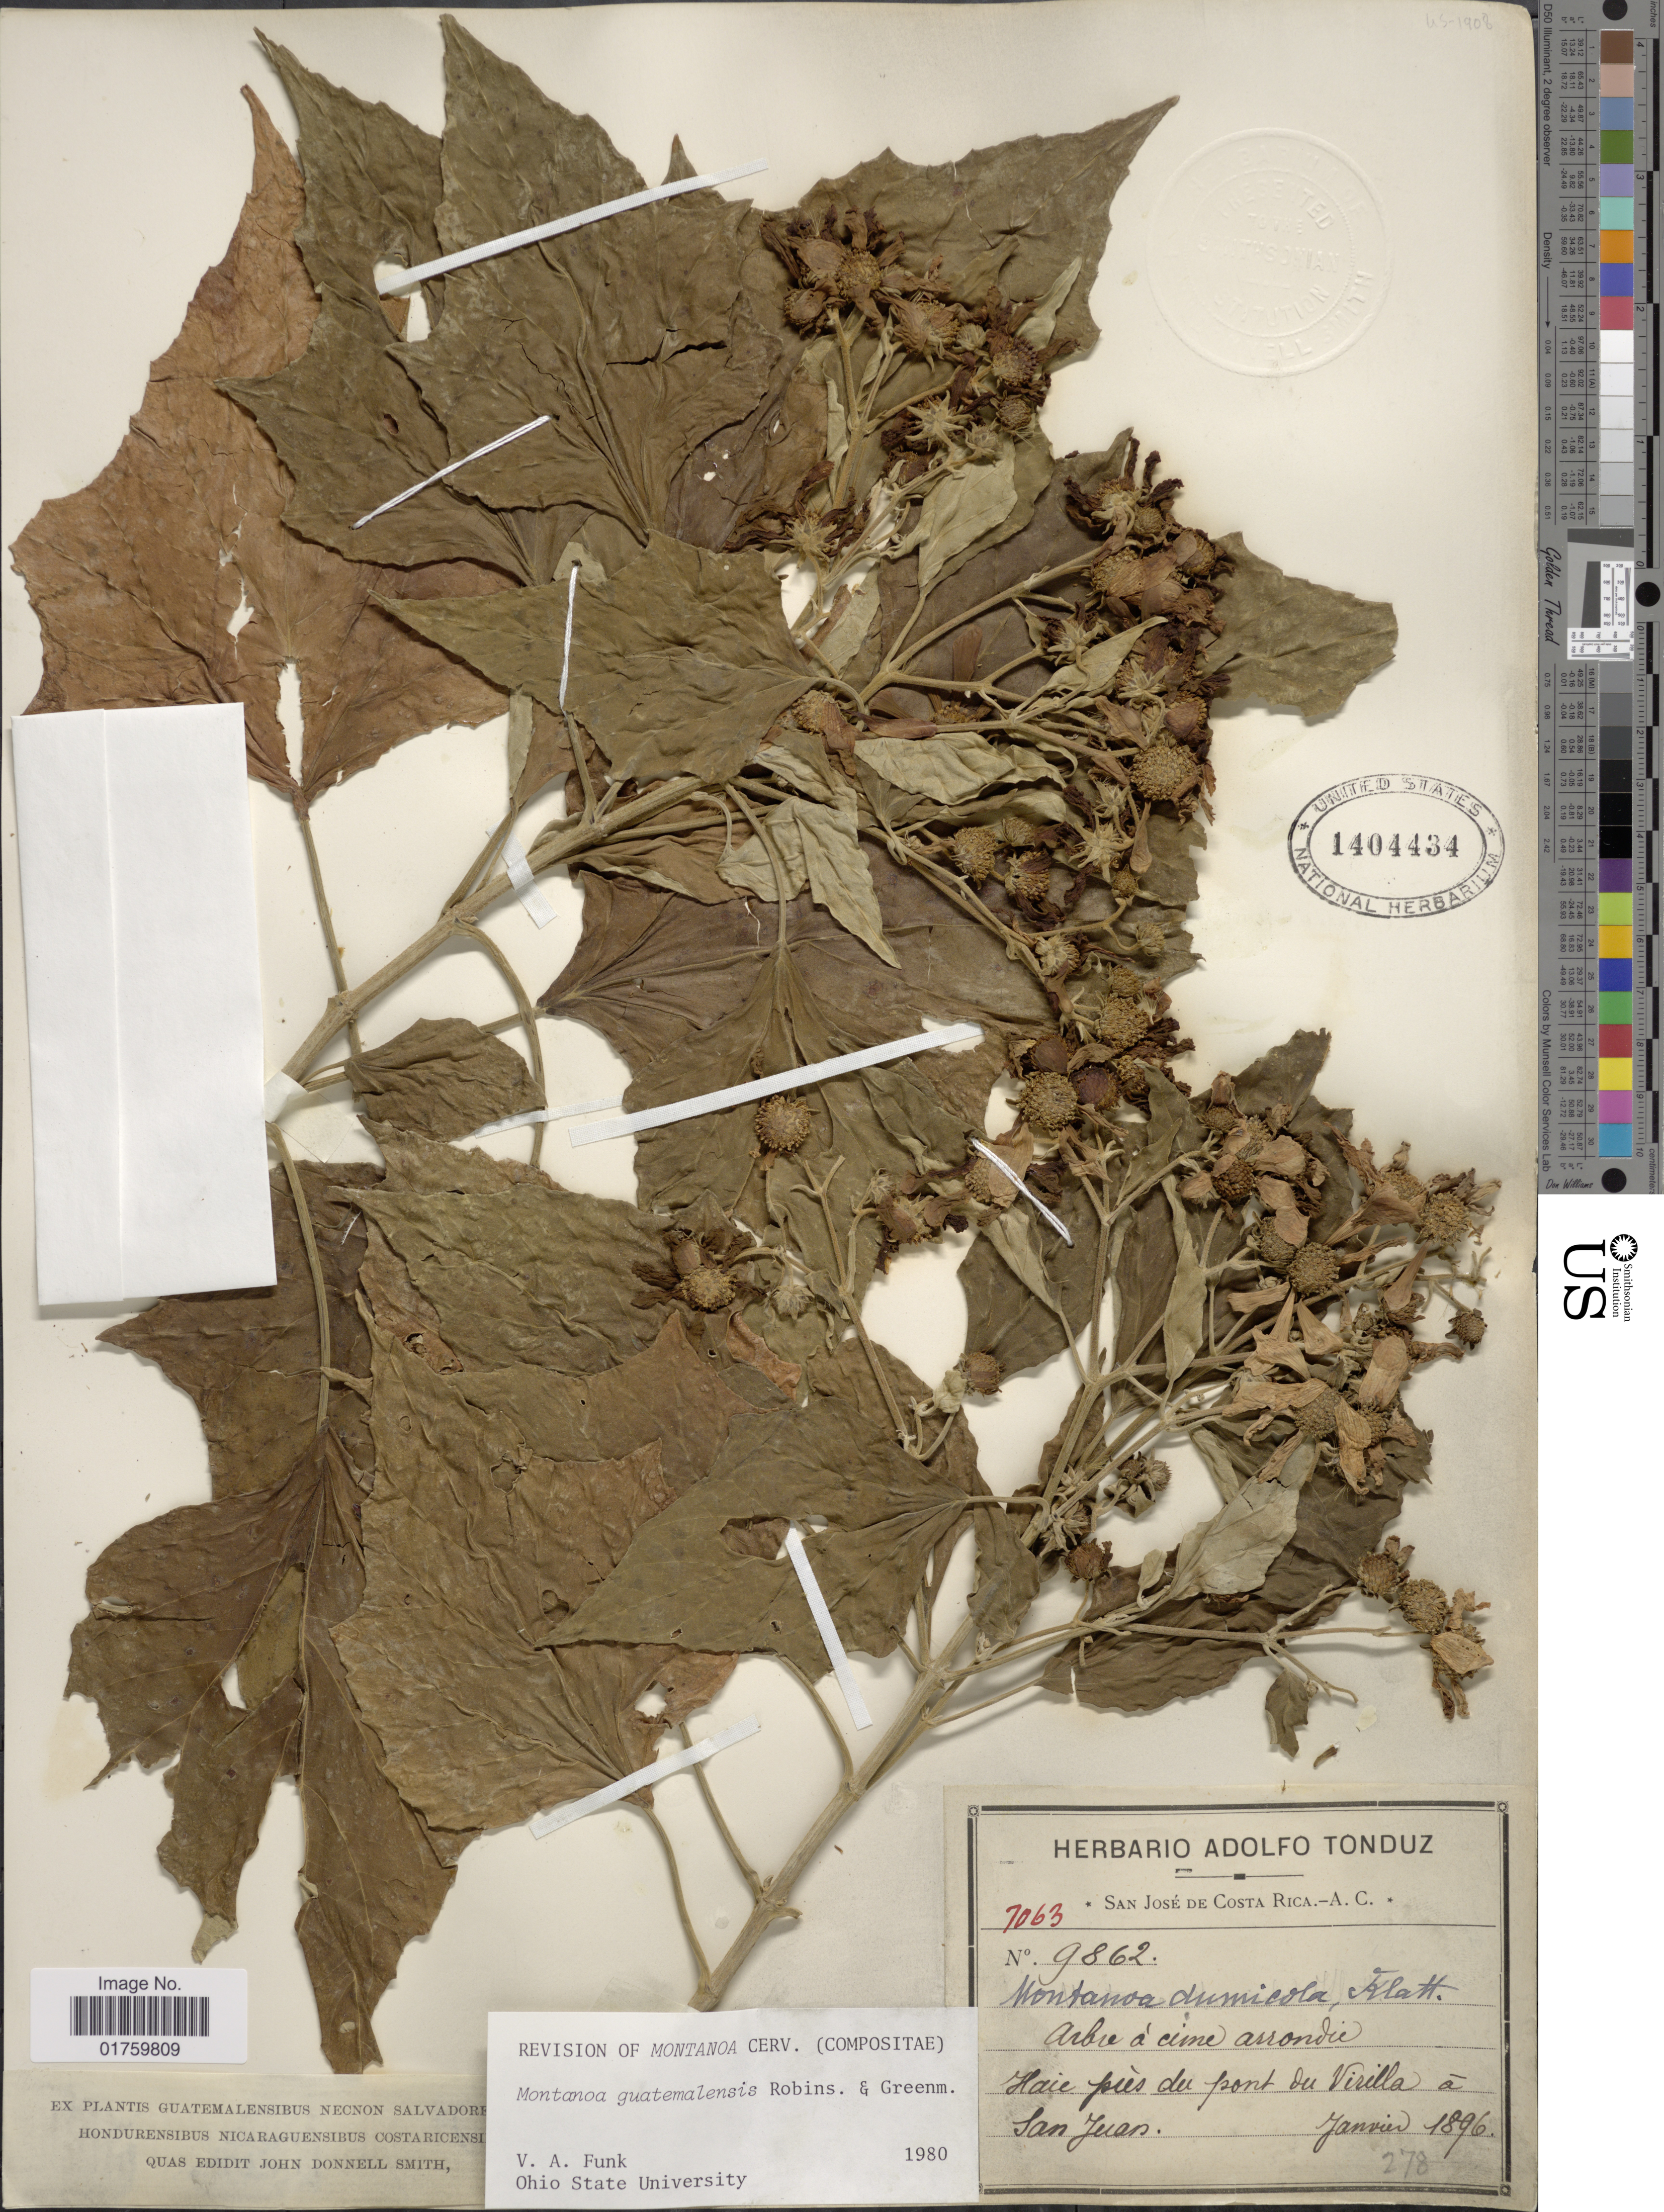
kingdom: Plantae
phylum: Tracheophyta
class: Magnoliopsida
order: Asterales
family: Asteraceae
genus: Montanoa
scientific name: Montanoa guatemalensis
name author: B.L. Rob. & Greenm.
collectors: ex Herb. Adolfo Tonduz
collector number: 9862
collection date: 1896-01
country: Costa Rica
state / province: San José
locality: A.C., haie pres de pont du Virilla a San Juan.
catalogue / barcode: US 1404434